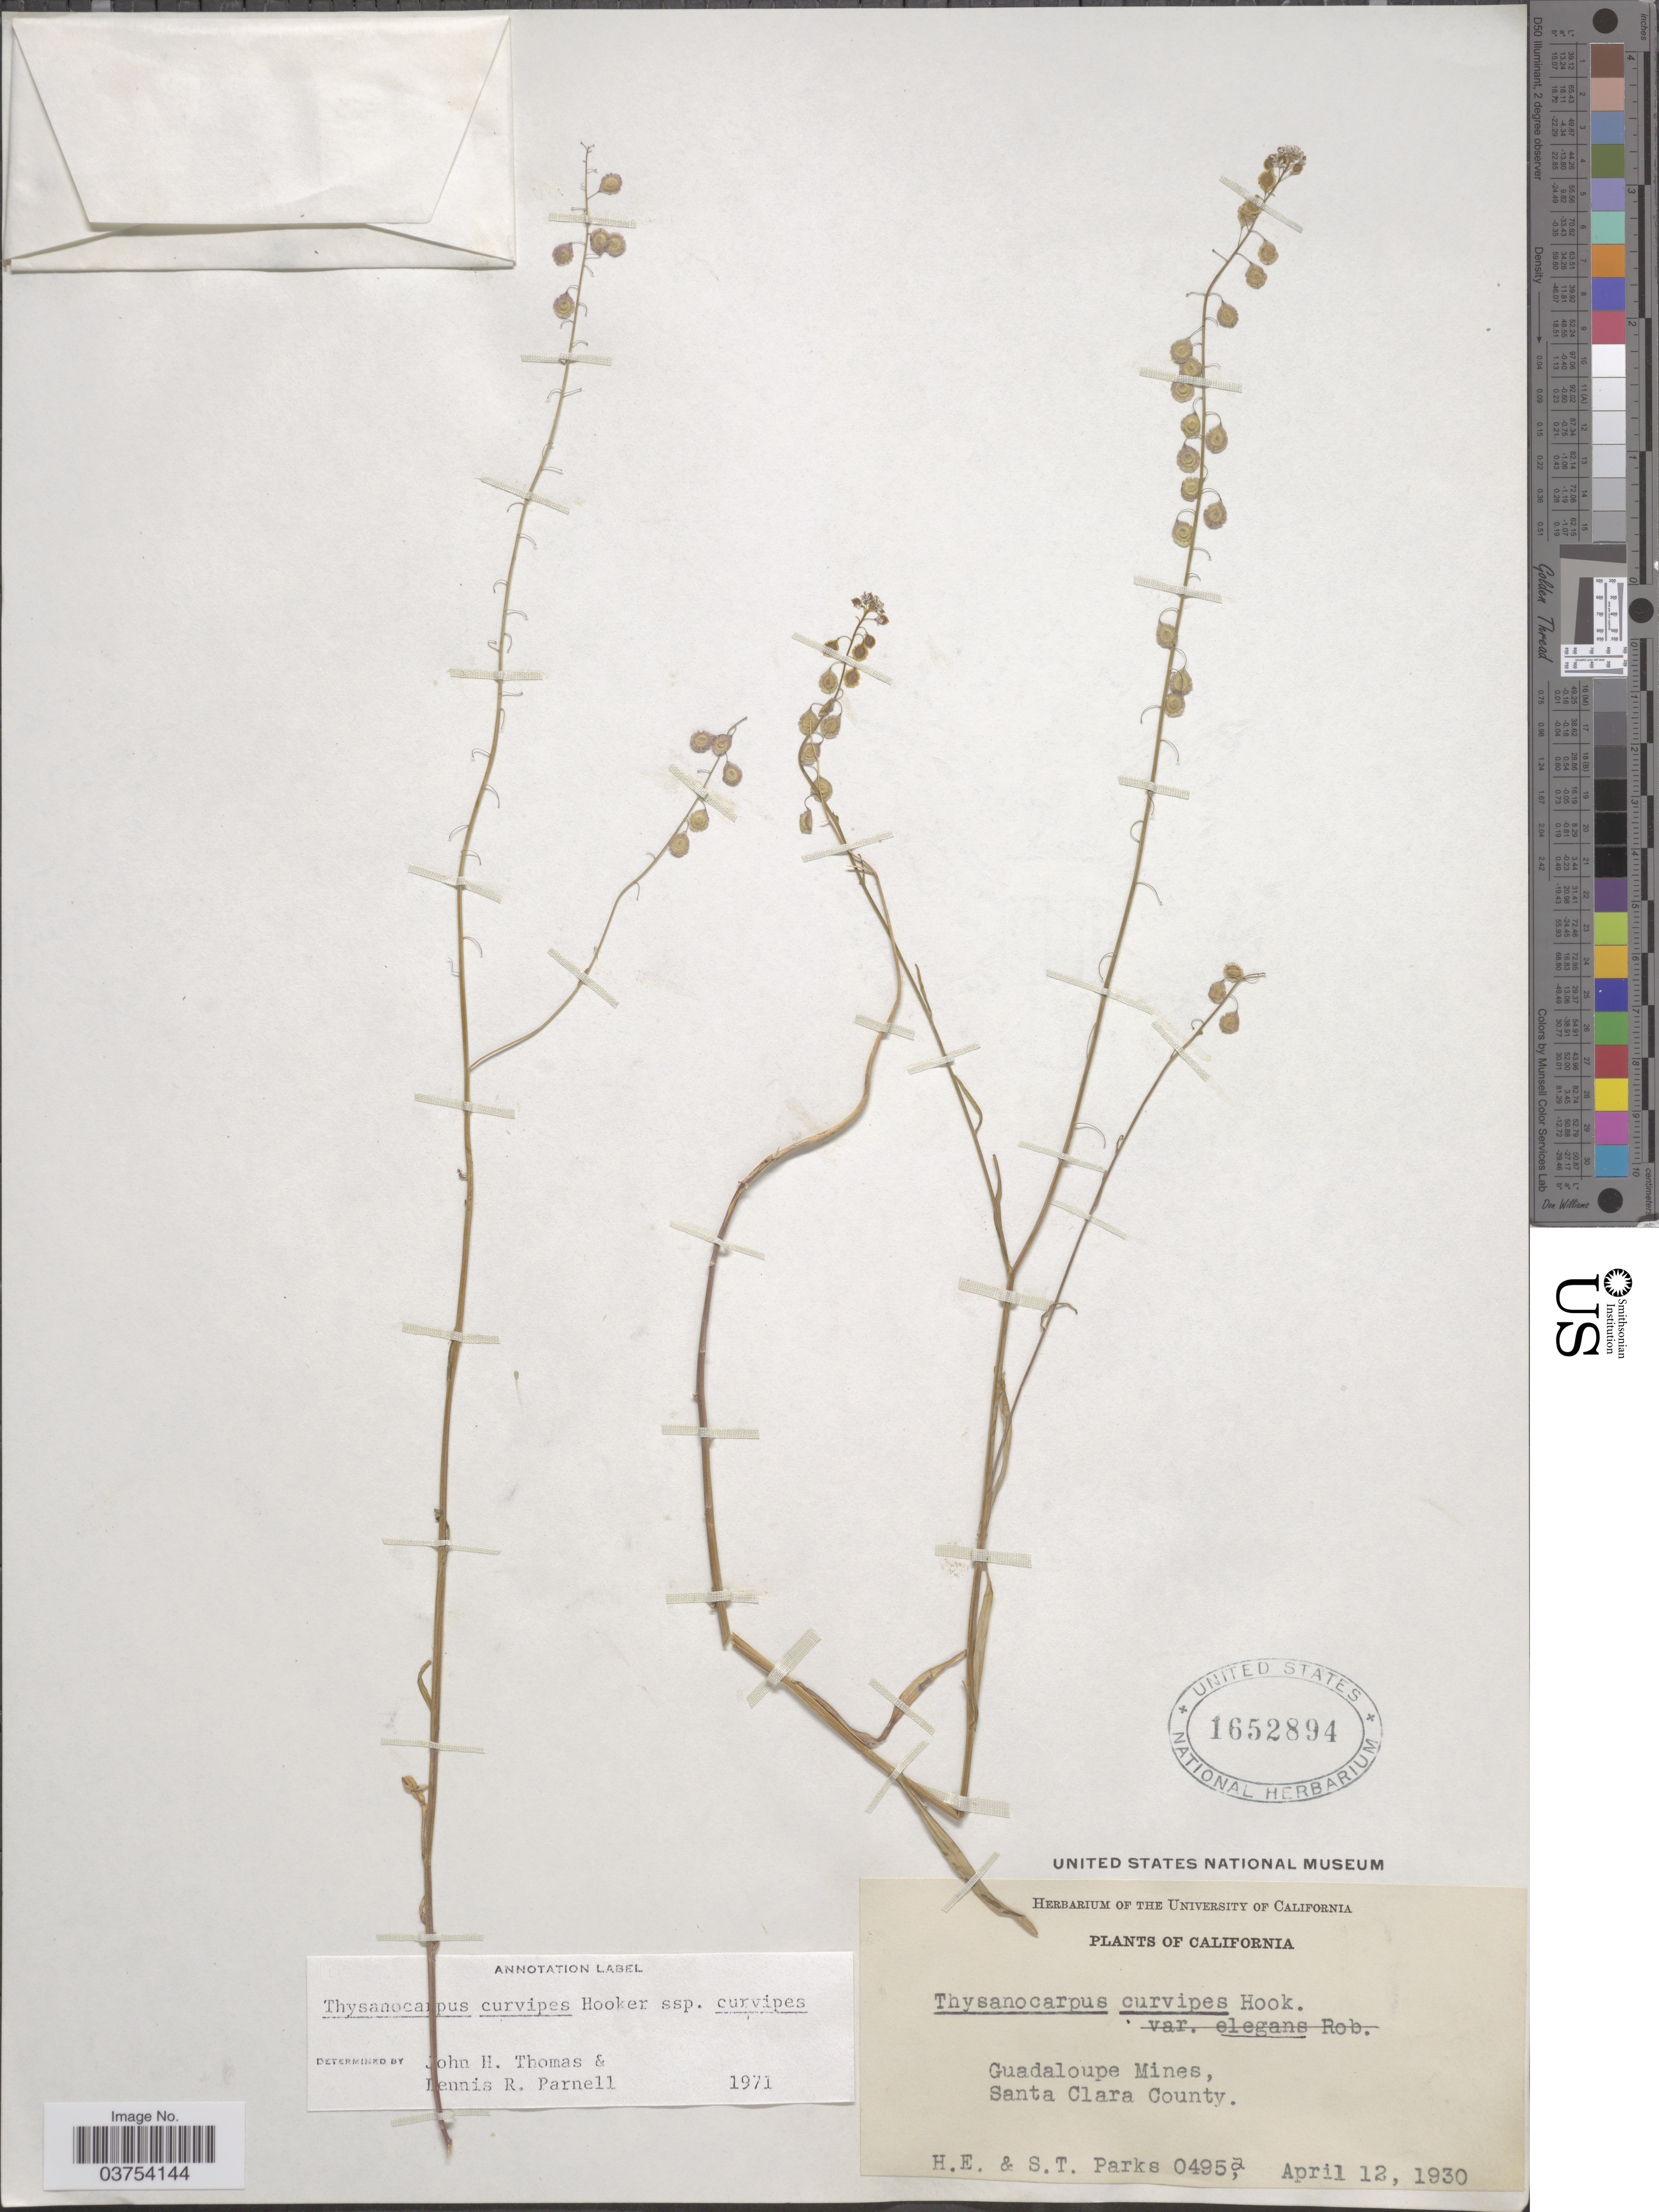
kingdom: Plantae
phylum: Tracheophyta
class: Magnoliopsida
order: Brassicales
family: Brassicaceae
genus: Thysanocarpus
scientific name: Thysanocarpus curvipes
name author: Hook.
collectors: H. E. Parks & S. Parks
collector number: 0495a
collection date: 1930-04-12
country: United States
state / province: California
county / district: Santa Clara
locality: Guadaloupe Mines, Santa Clara County.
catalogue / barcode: US 1652894